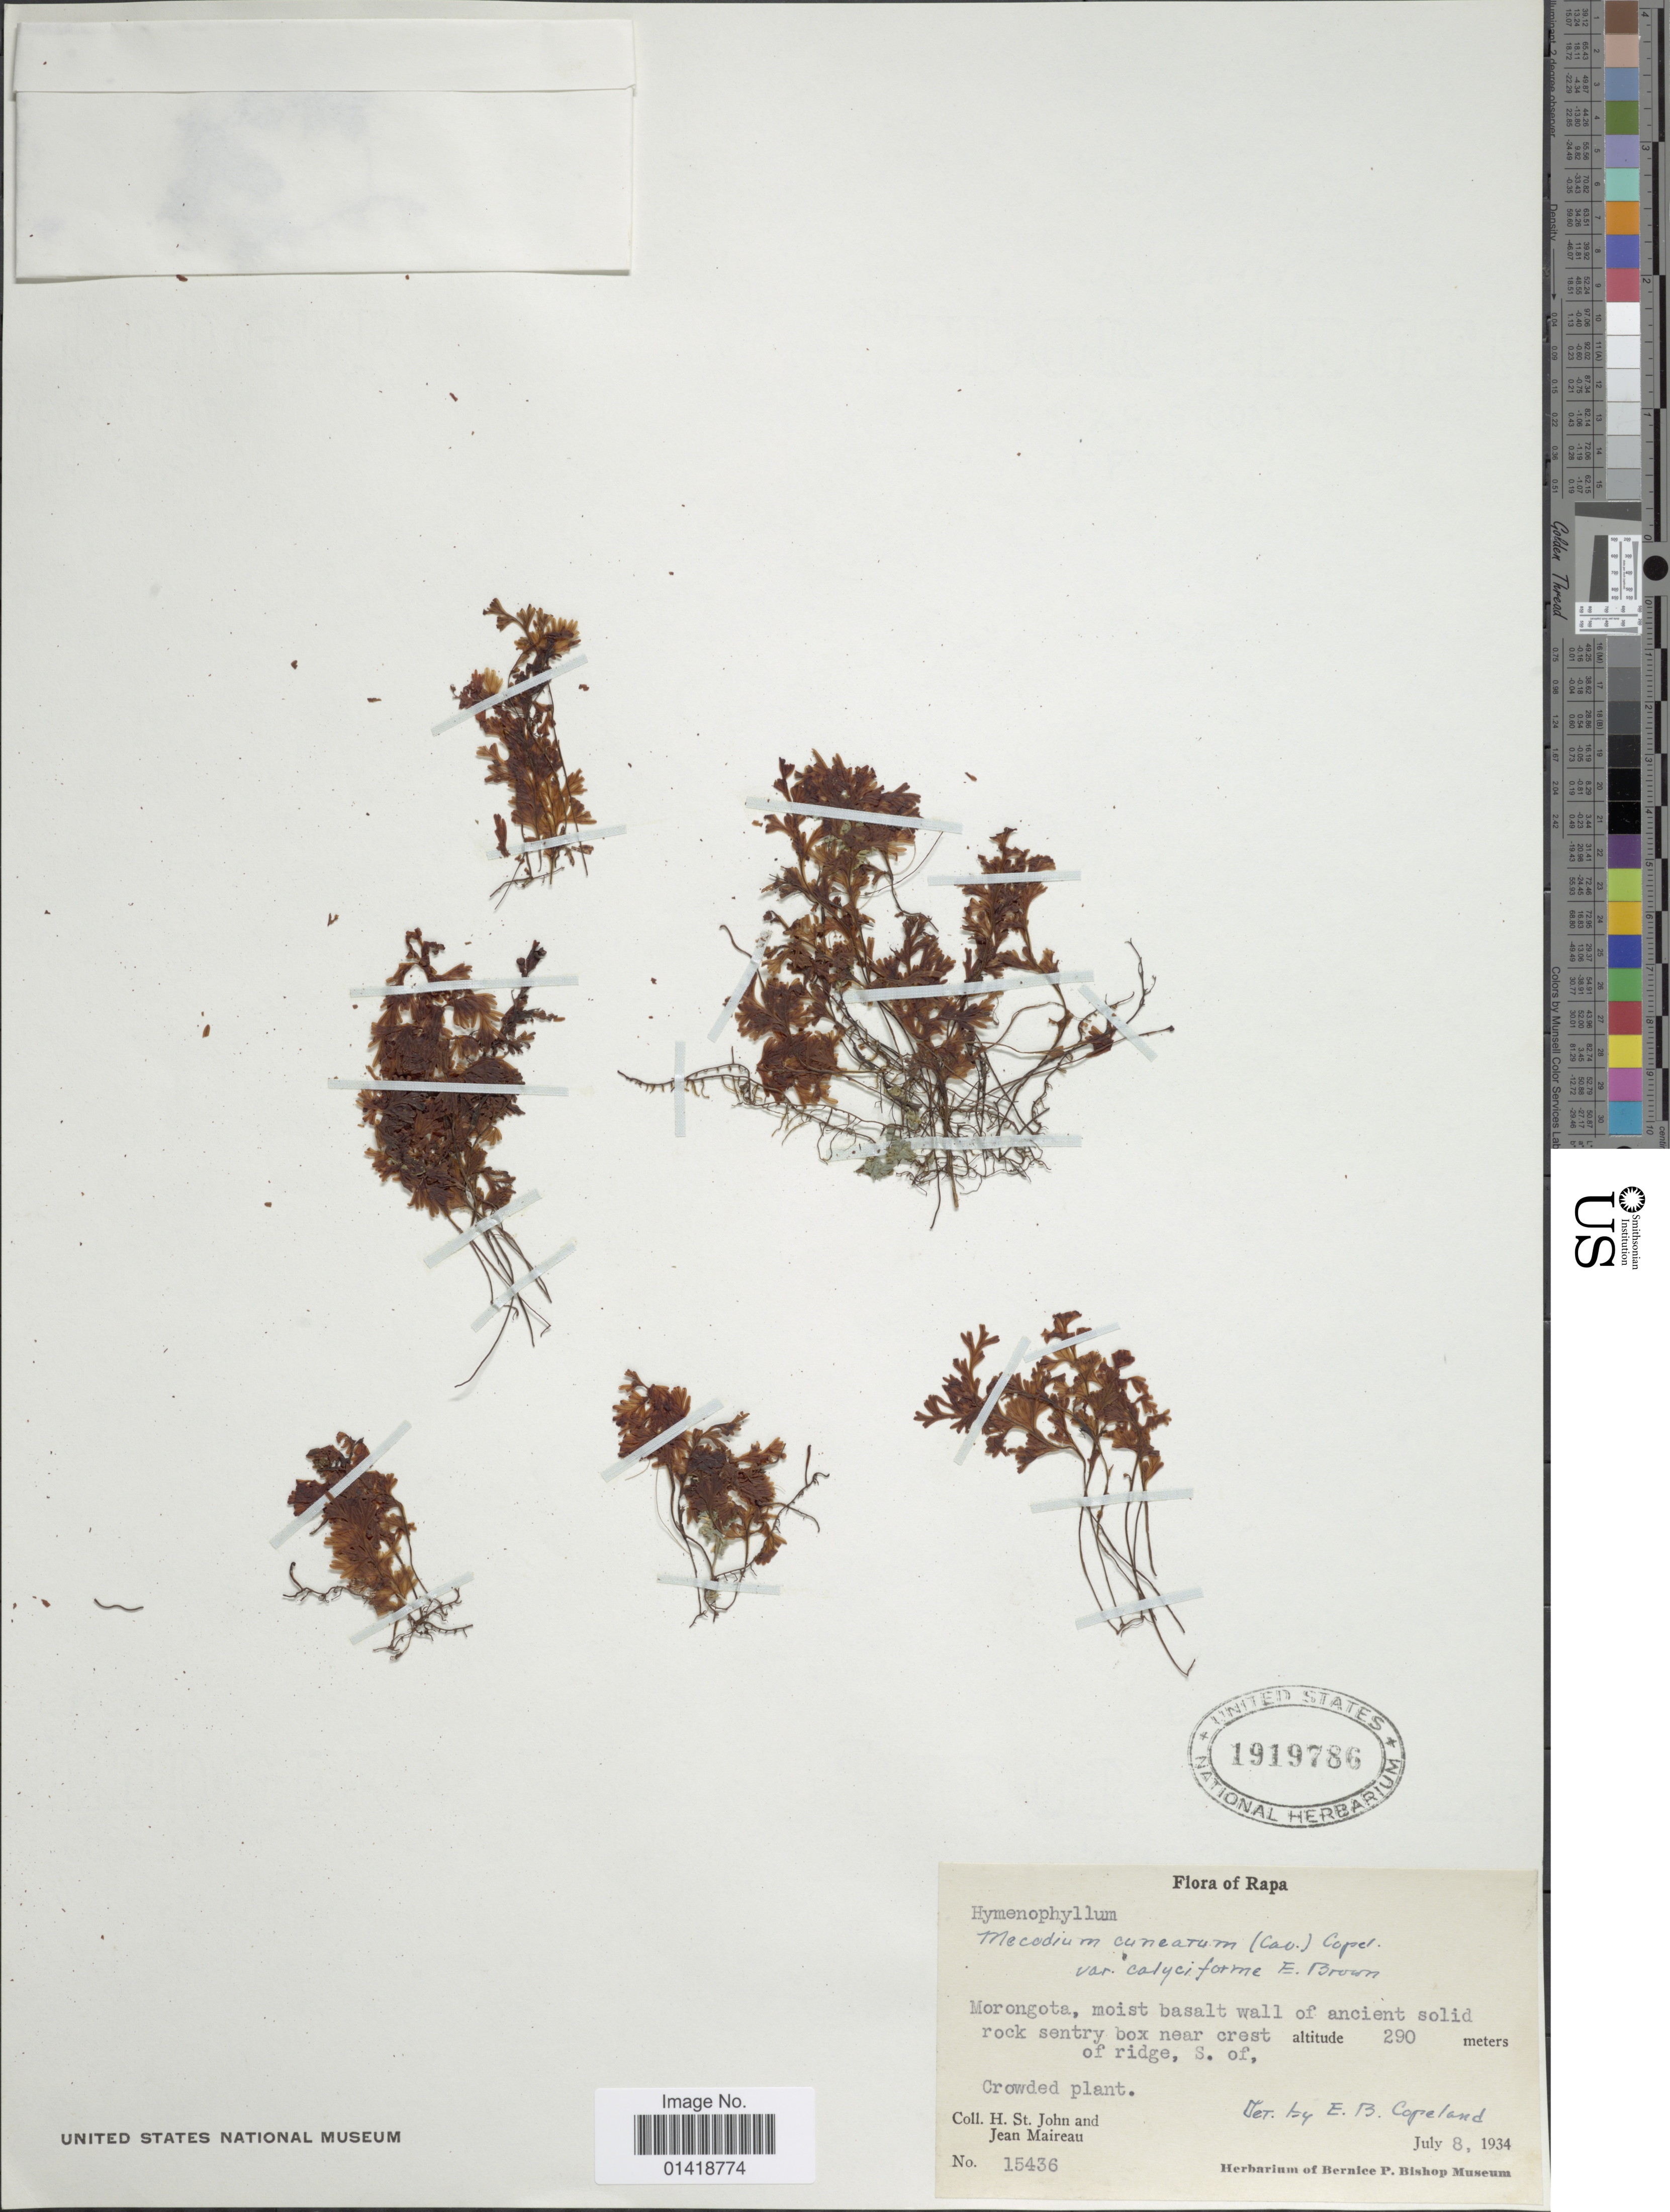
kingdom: Plantae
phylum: Tracheophyta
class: Polypodiopsida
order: Hymenophyllales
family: Hymenophyllaceae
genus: Hymenophyllum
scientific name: Hymenophyllum cuneatum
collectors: H. St. John & J. Maireau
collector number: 15436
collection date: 1934-07-08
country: French Polynesia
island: Rapa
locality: Rapa. Morongota, moist basalt wall of ancient solid rock sentry box near crest of ridge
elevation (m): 290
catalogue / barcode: US 1919786